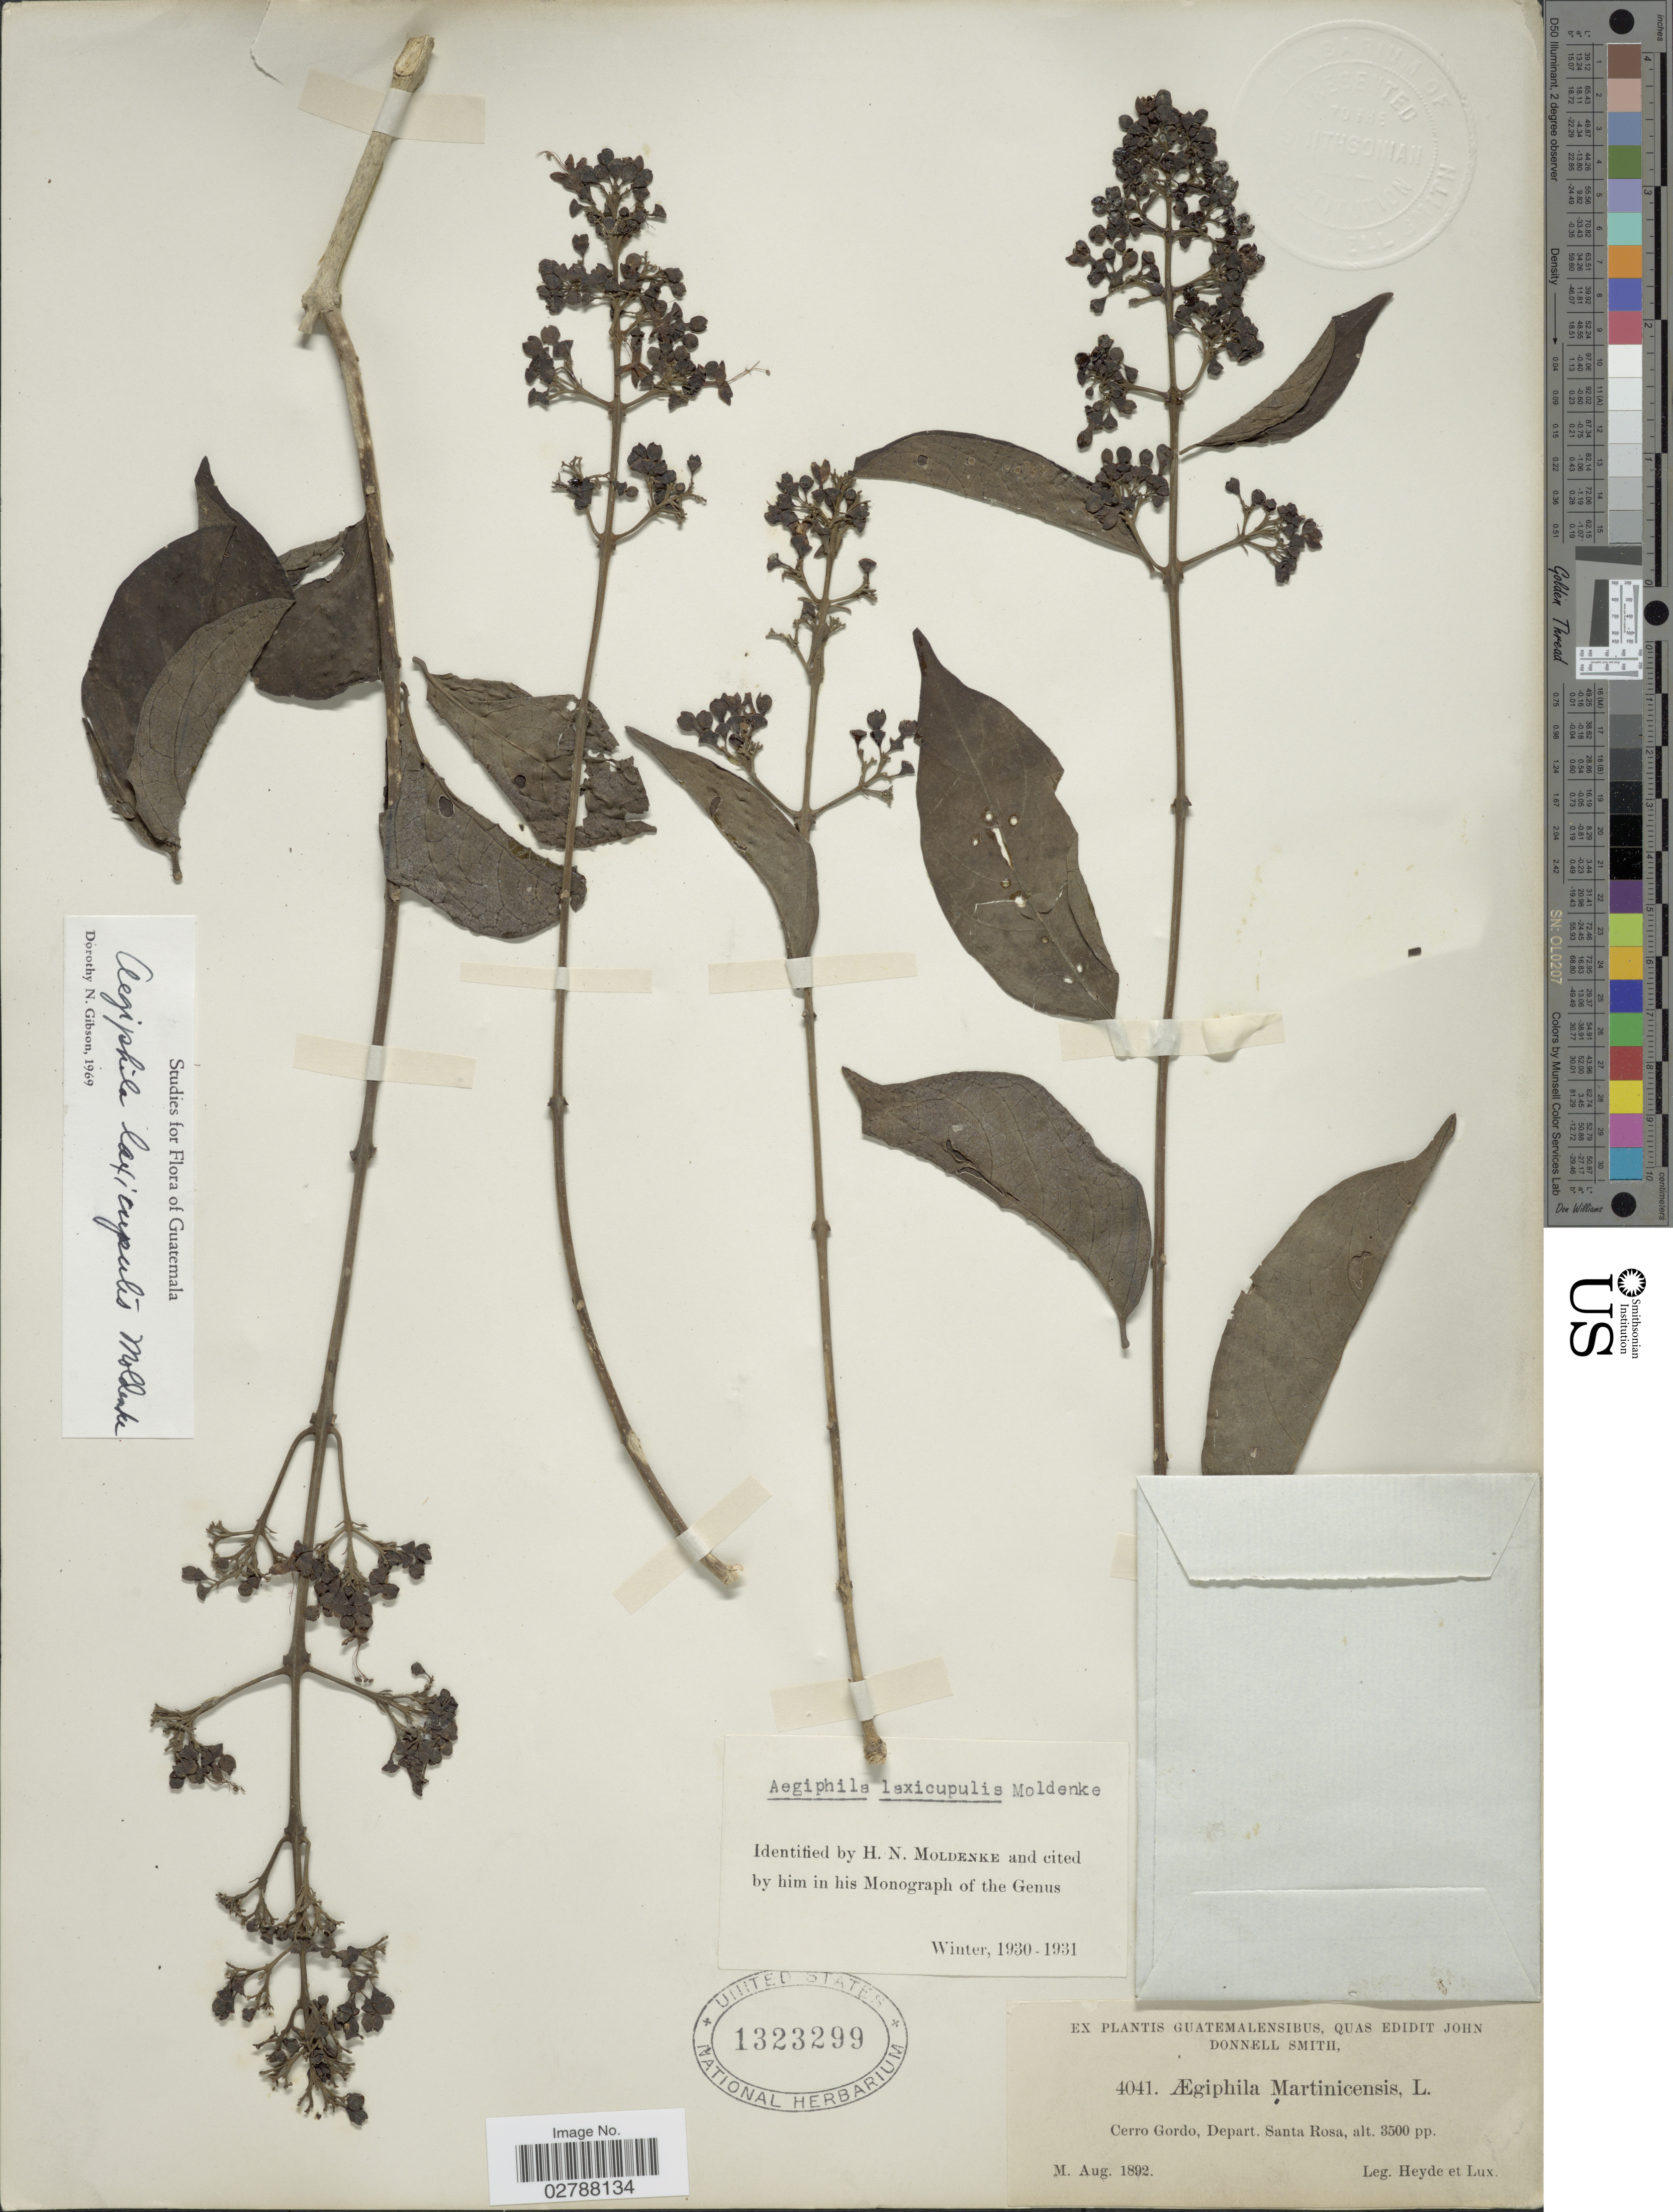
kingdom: Plantae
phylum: Tracheophyta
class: Magnoliopsida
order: Lamiales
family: Lamiaceae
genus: Aegiphila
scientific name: Aegiphila laxicupulis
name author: Moldenke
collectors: Heyde & Lux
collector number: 4041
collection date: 1892-08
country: Guatemala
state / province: Santa Rosa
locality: Cerro Gordo, Depart. Santa Rosa.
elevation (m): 1067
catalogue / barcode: US 1323299